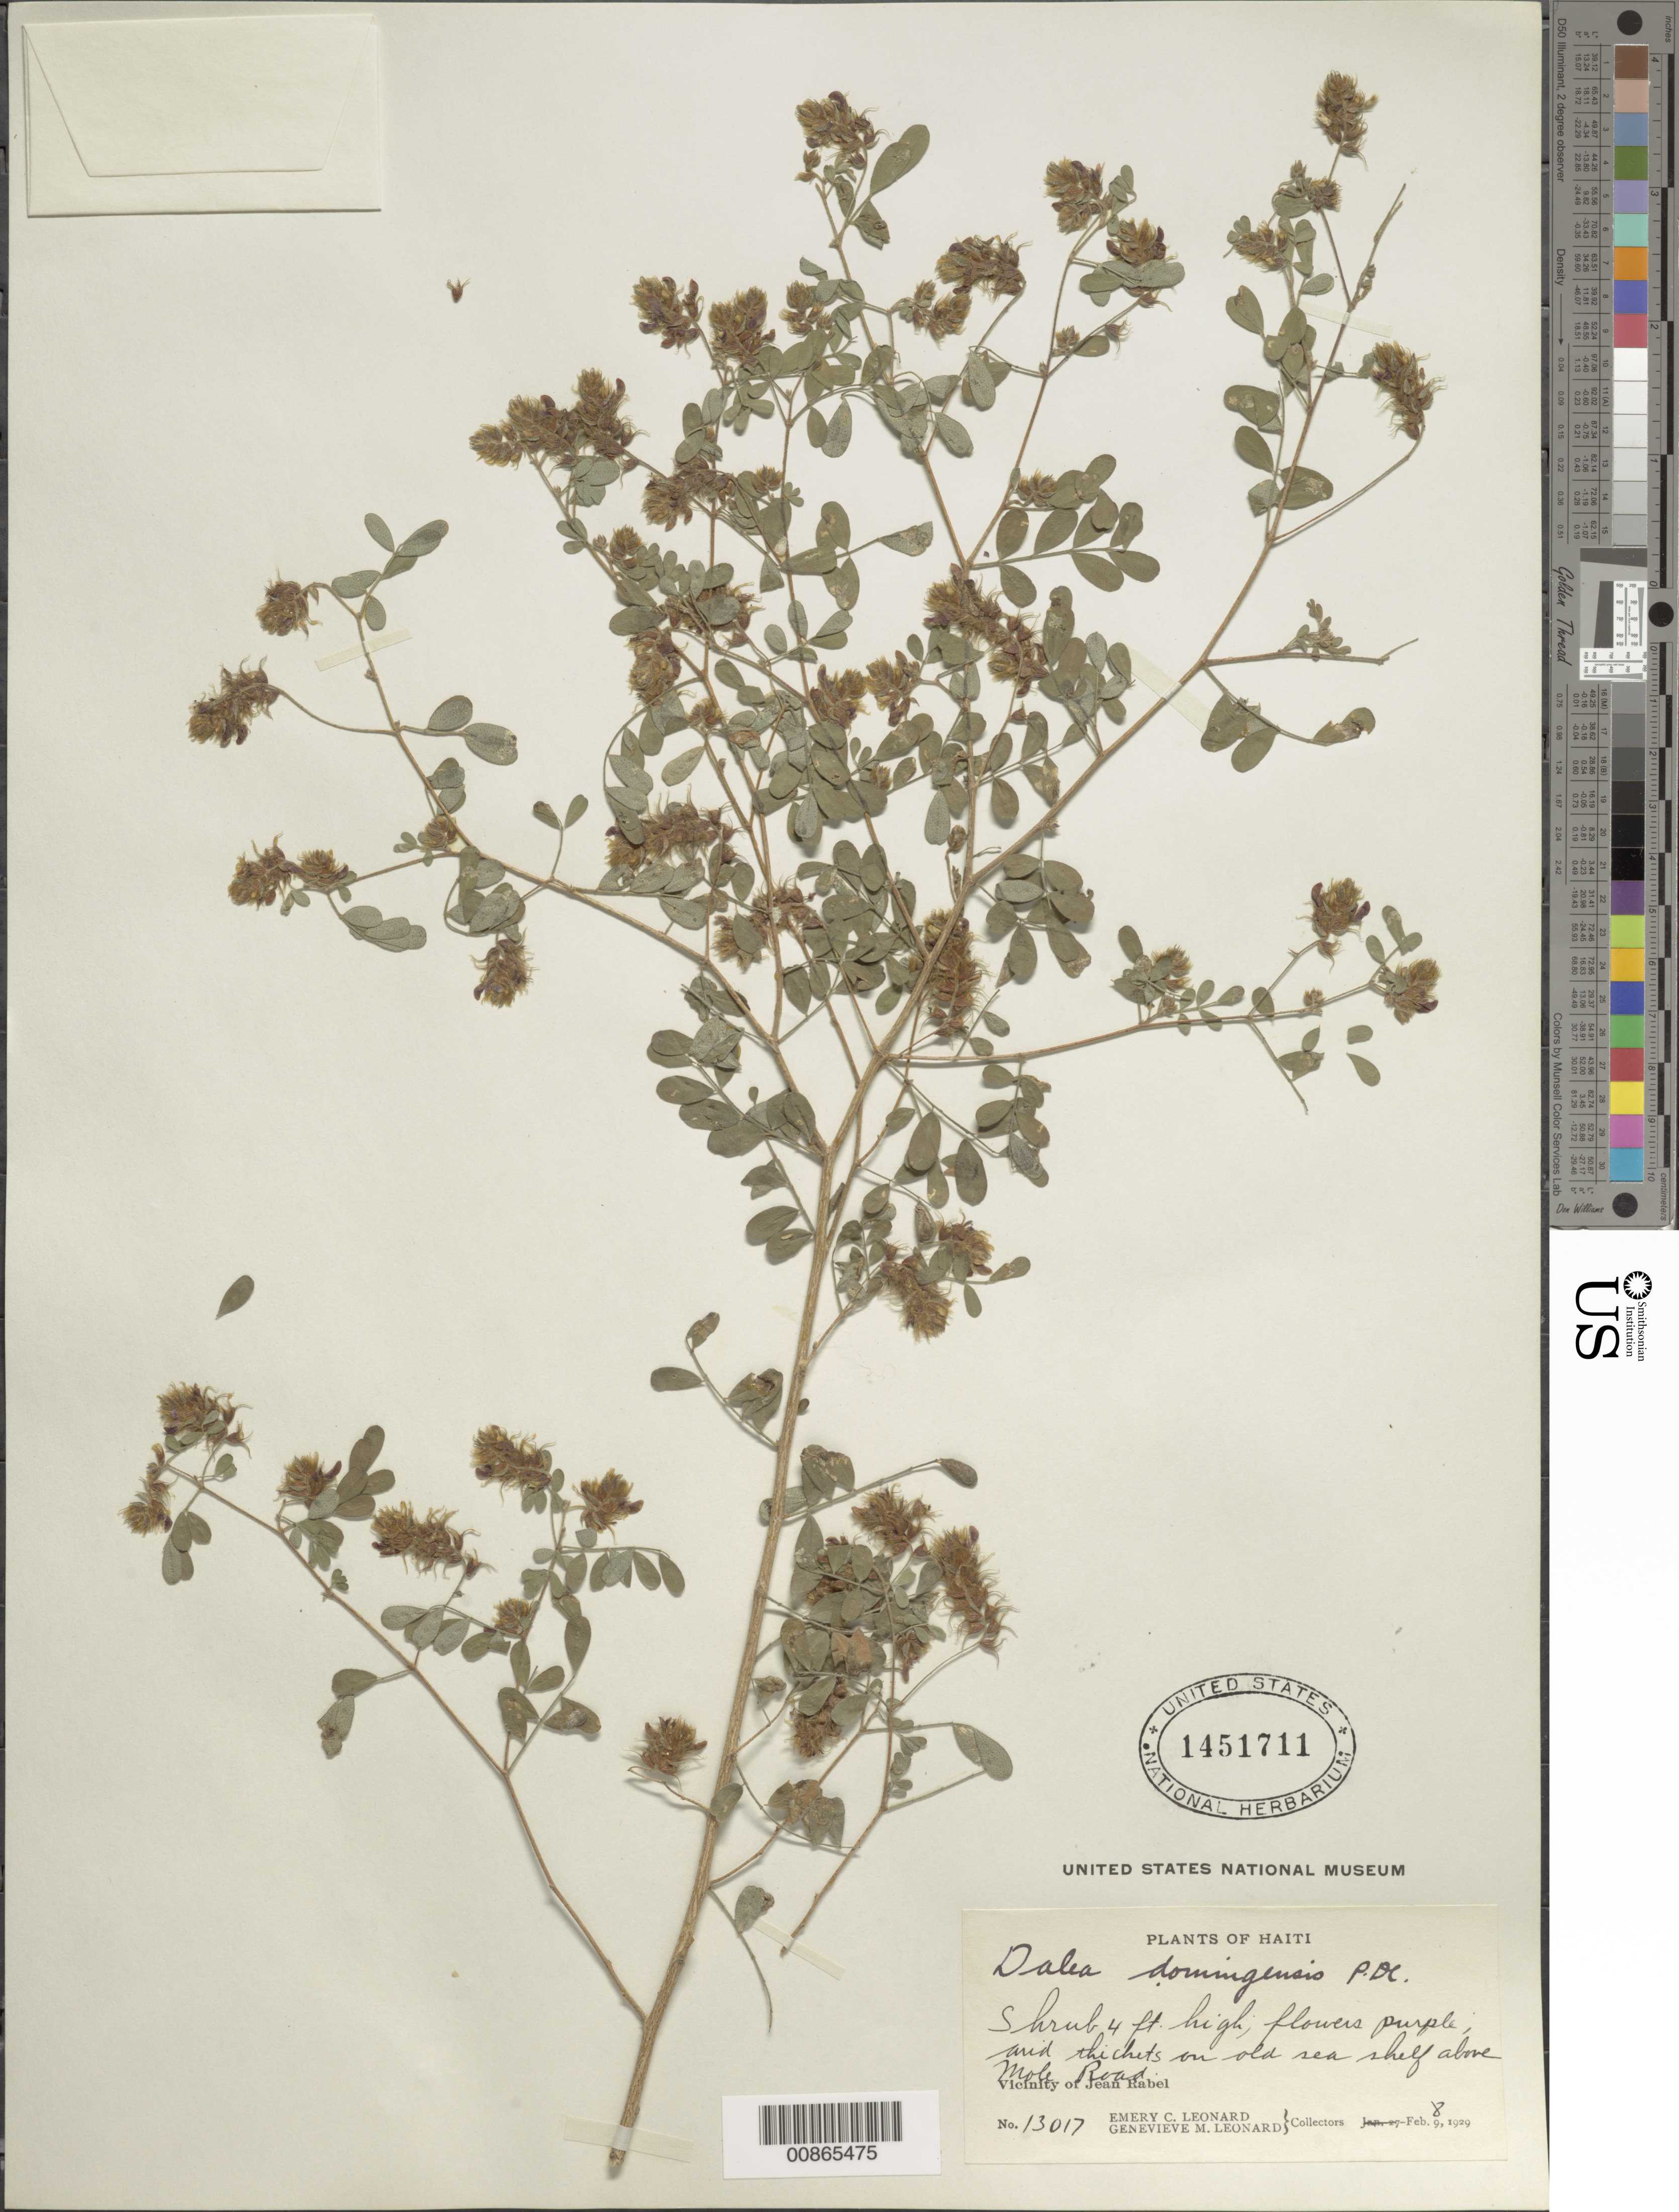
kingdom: Plantae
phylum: Tracheophyta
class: Magnoliopsida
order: Fabales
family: Fabaceae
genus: Dalea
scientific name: Dalea carthagenensis var. carthagenensis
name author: (Jacq.) J.F. Macbr.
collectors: E. C. Leonard & G. M. Leonard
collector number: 13017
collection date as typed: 08 Feb 1929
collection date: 1929-02-08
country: Haiti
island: Hispaniola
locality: Vicinity of Jean Rabel, arid thicket on old sea shelf above Mole Road.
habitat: Arid thicket on old sea shelf .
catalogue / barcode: US 1451711